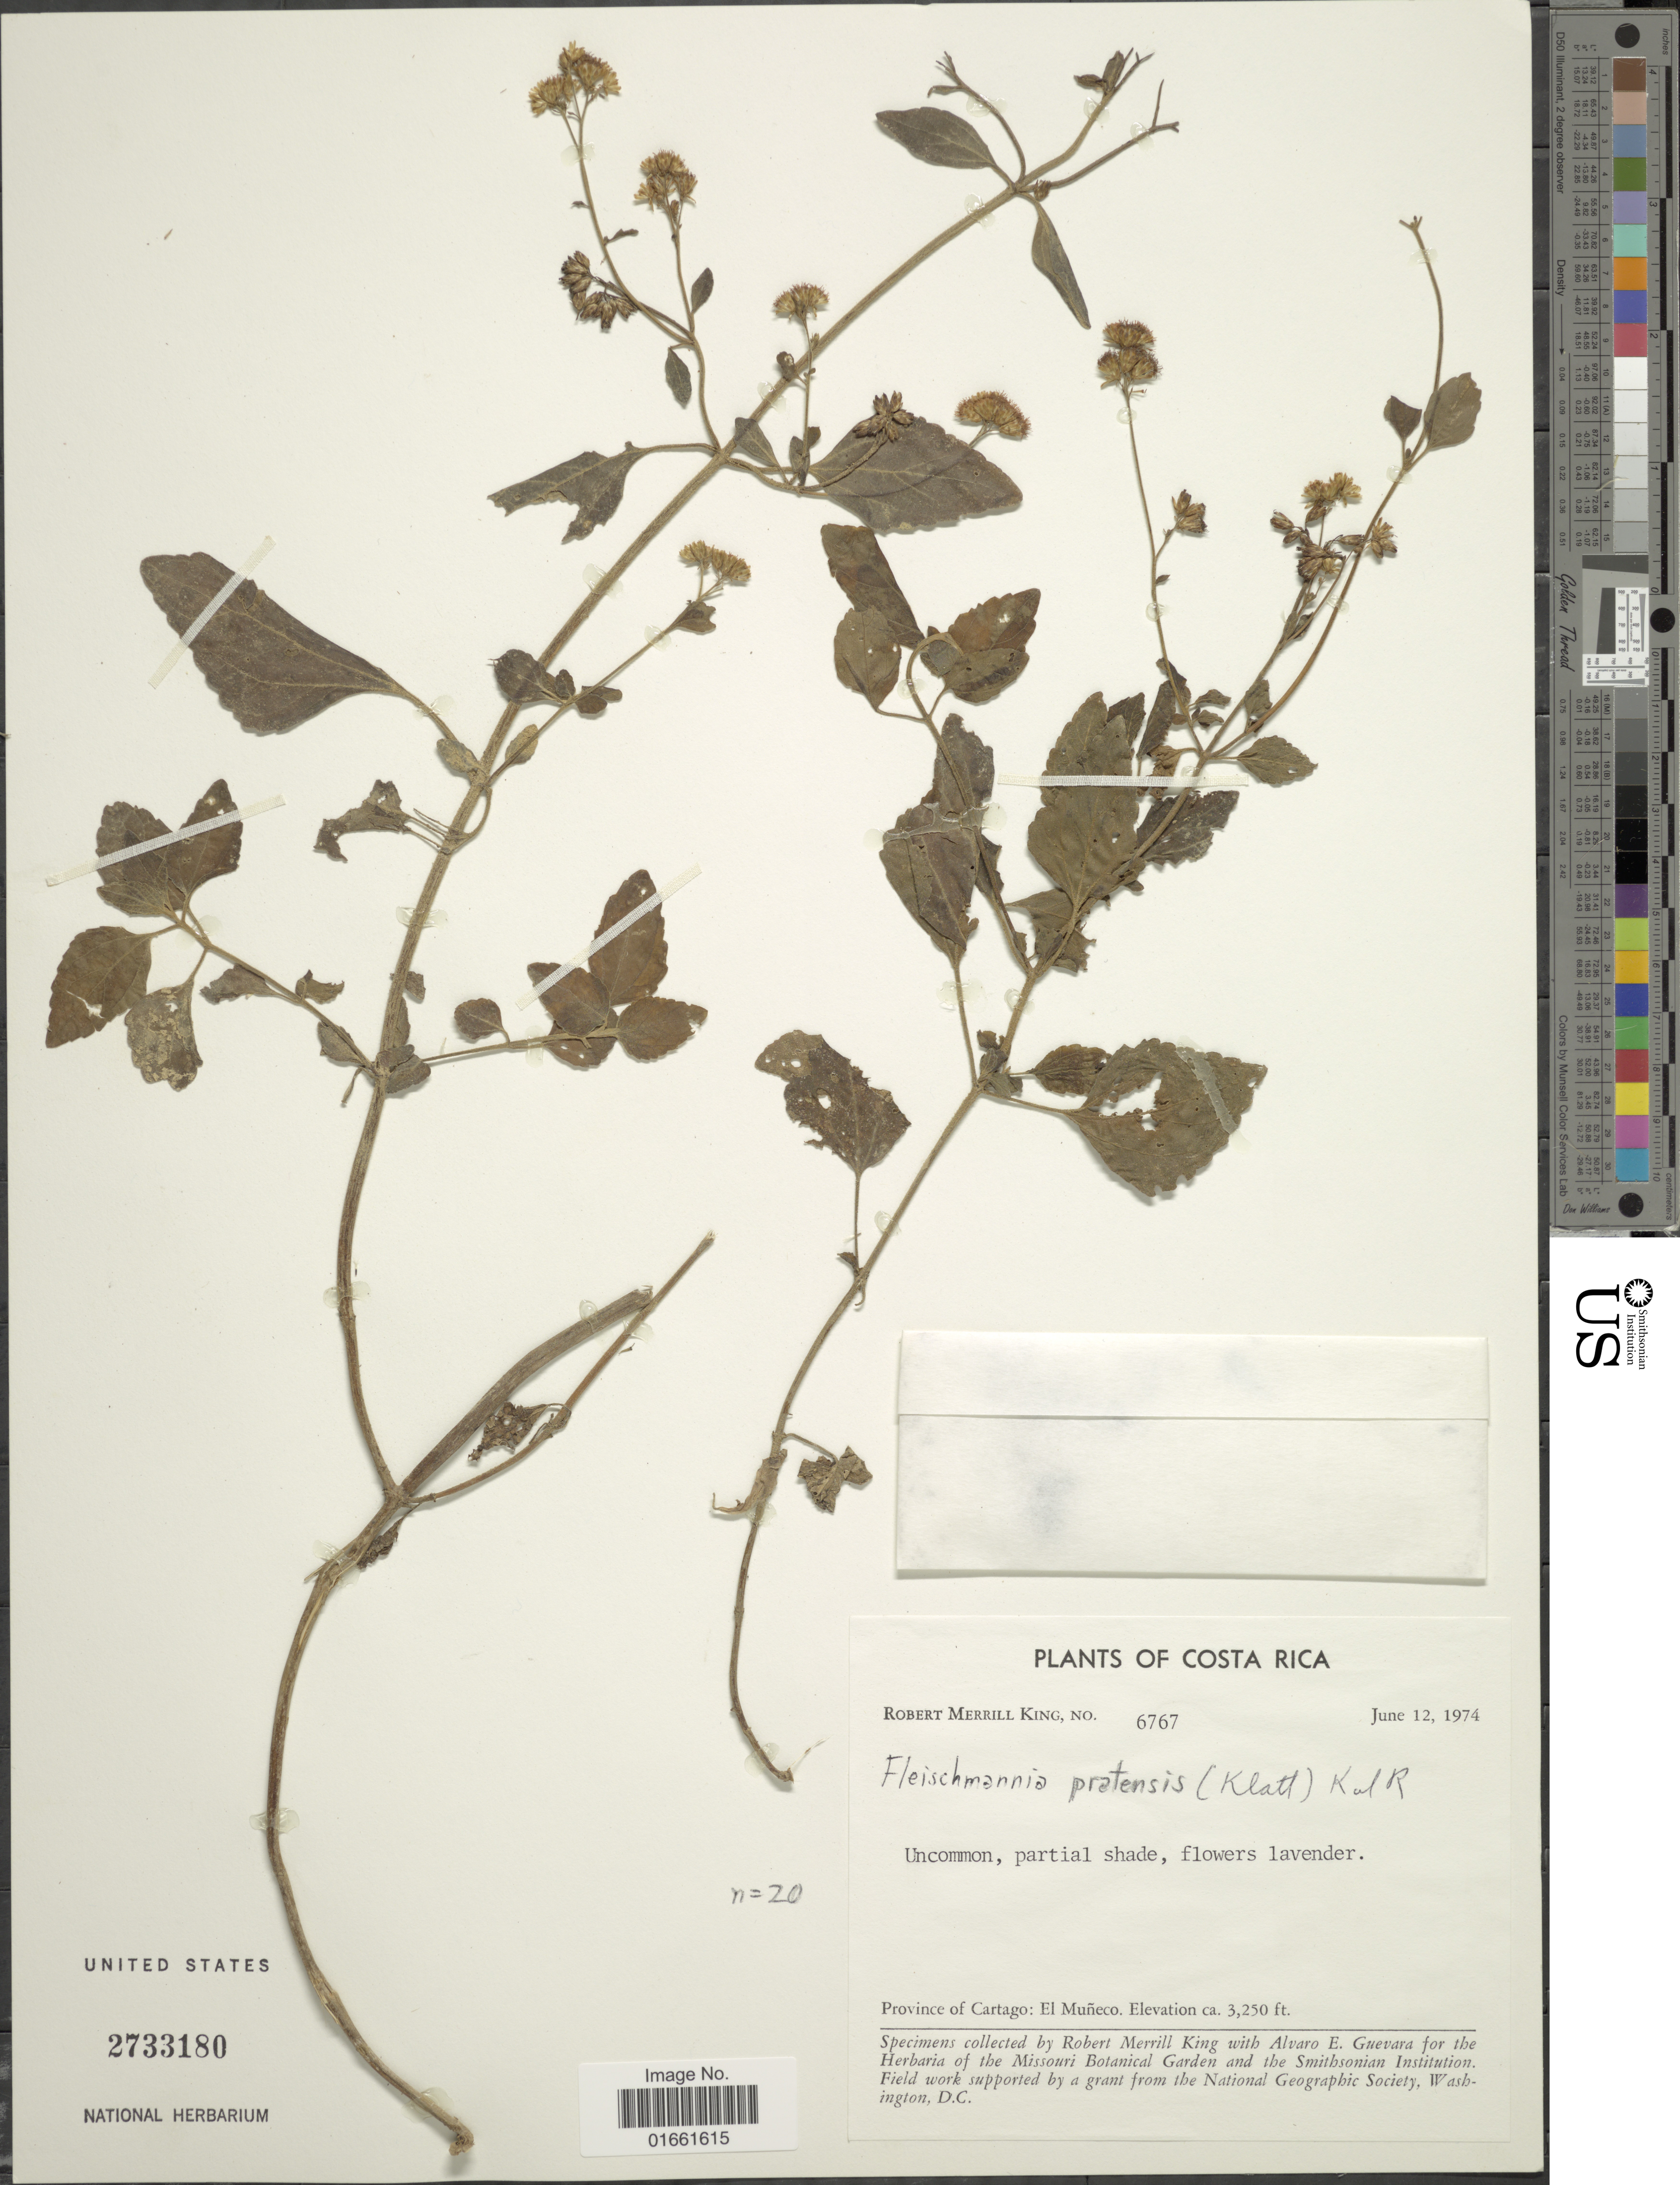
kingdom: Plantae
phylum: Tracheophyta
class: Magnoliopsida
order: Asterales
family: Asteraceae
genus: Fleischmannia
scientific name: Fleischmannia pratensis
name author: (Klatt) R.M. King & H. Rob.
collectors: R. M. King & A. E. Guevara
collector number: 6767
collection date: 1974-06-12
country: Costa Rica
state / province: Cartago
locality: Province of Cartago, El Muneco.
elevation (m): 991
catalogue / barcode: US 2733180